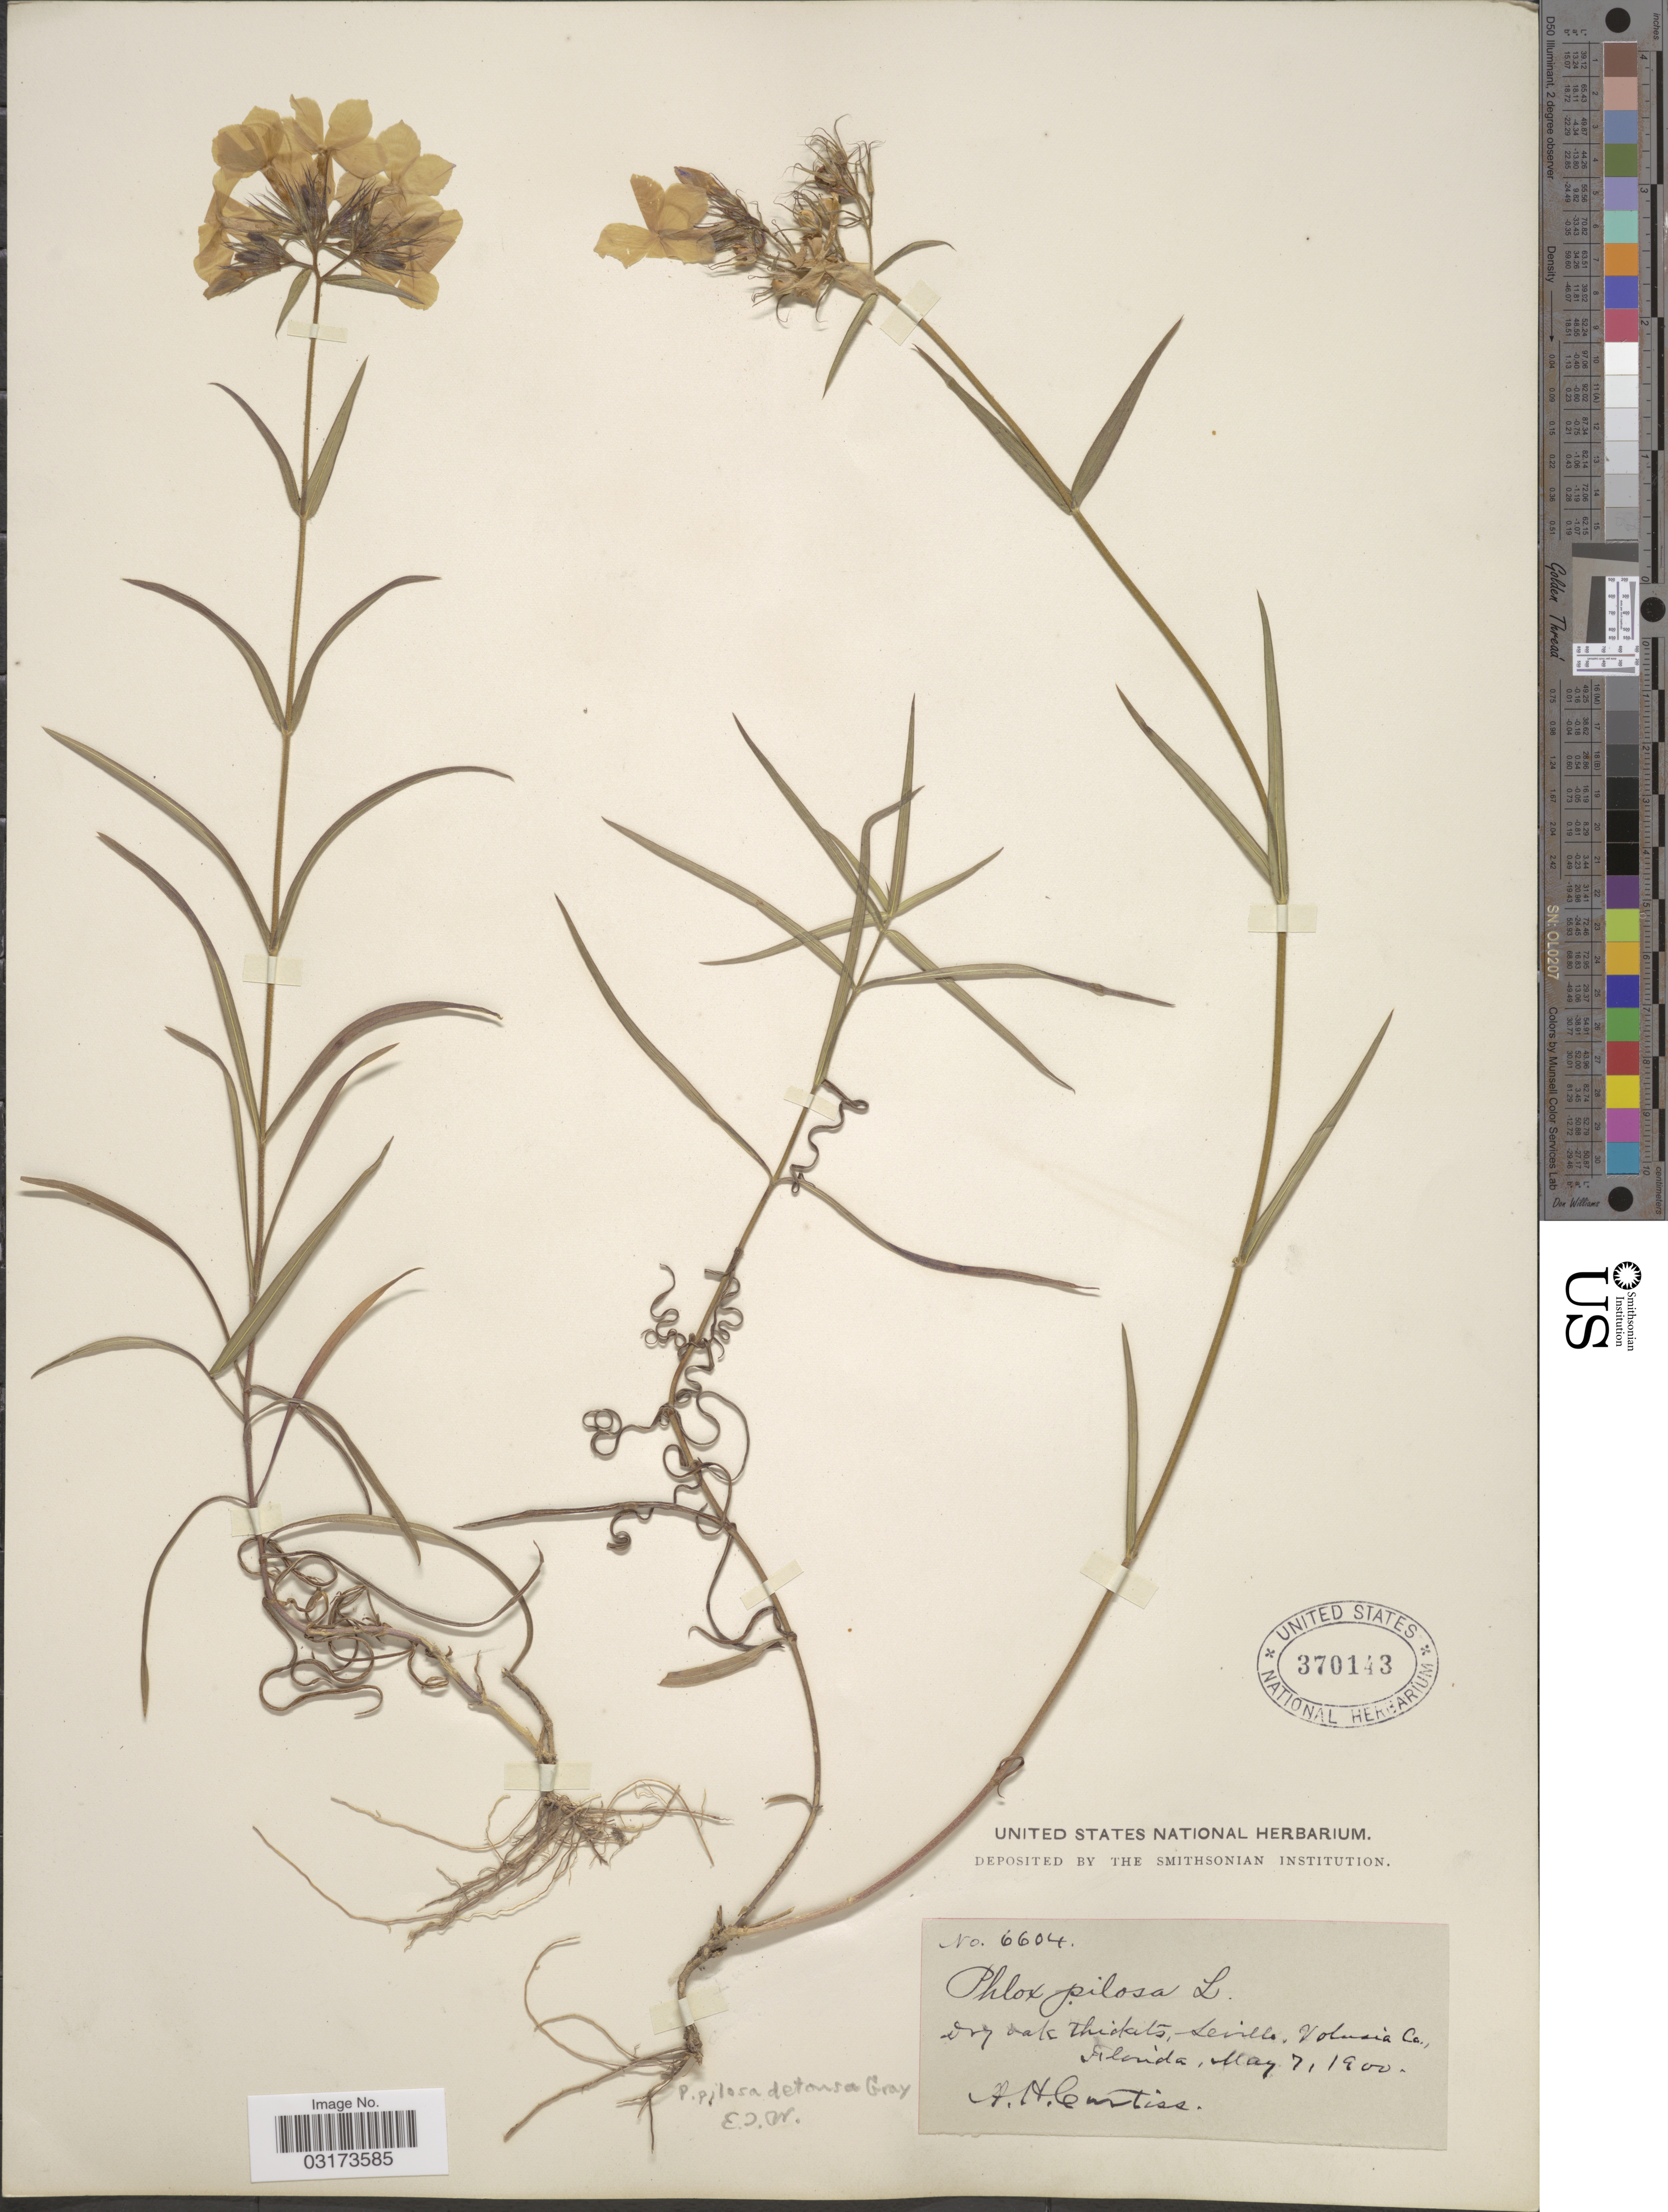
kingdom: Plantae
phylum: Tracheophyta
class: Magnoliopsida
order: Ericales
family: Polemoniaceae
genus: Phlox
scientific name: Phlox pilosa var. detonsa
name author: A. Gray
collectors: A. H. Curtiss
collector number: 6604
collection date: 1900-05-07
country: United States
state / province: Florida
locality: Sry oak thickets, Seville, Volusia Co.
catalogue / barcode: US 370143